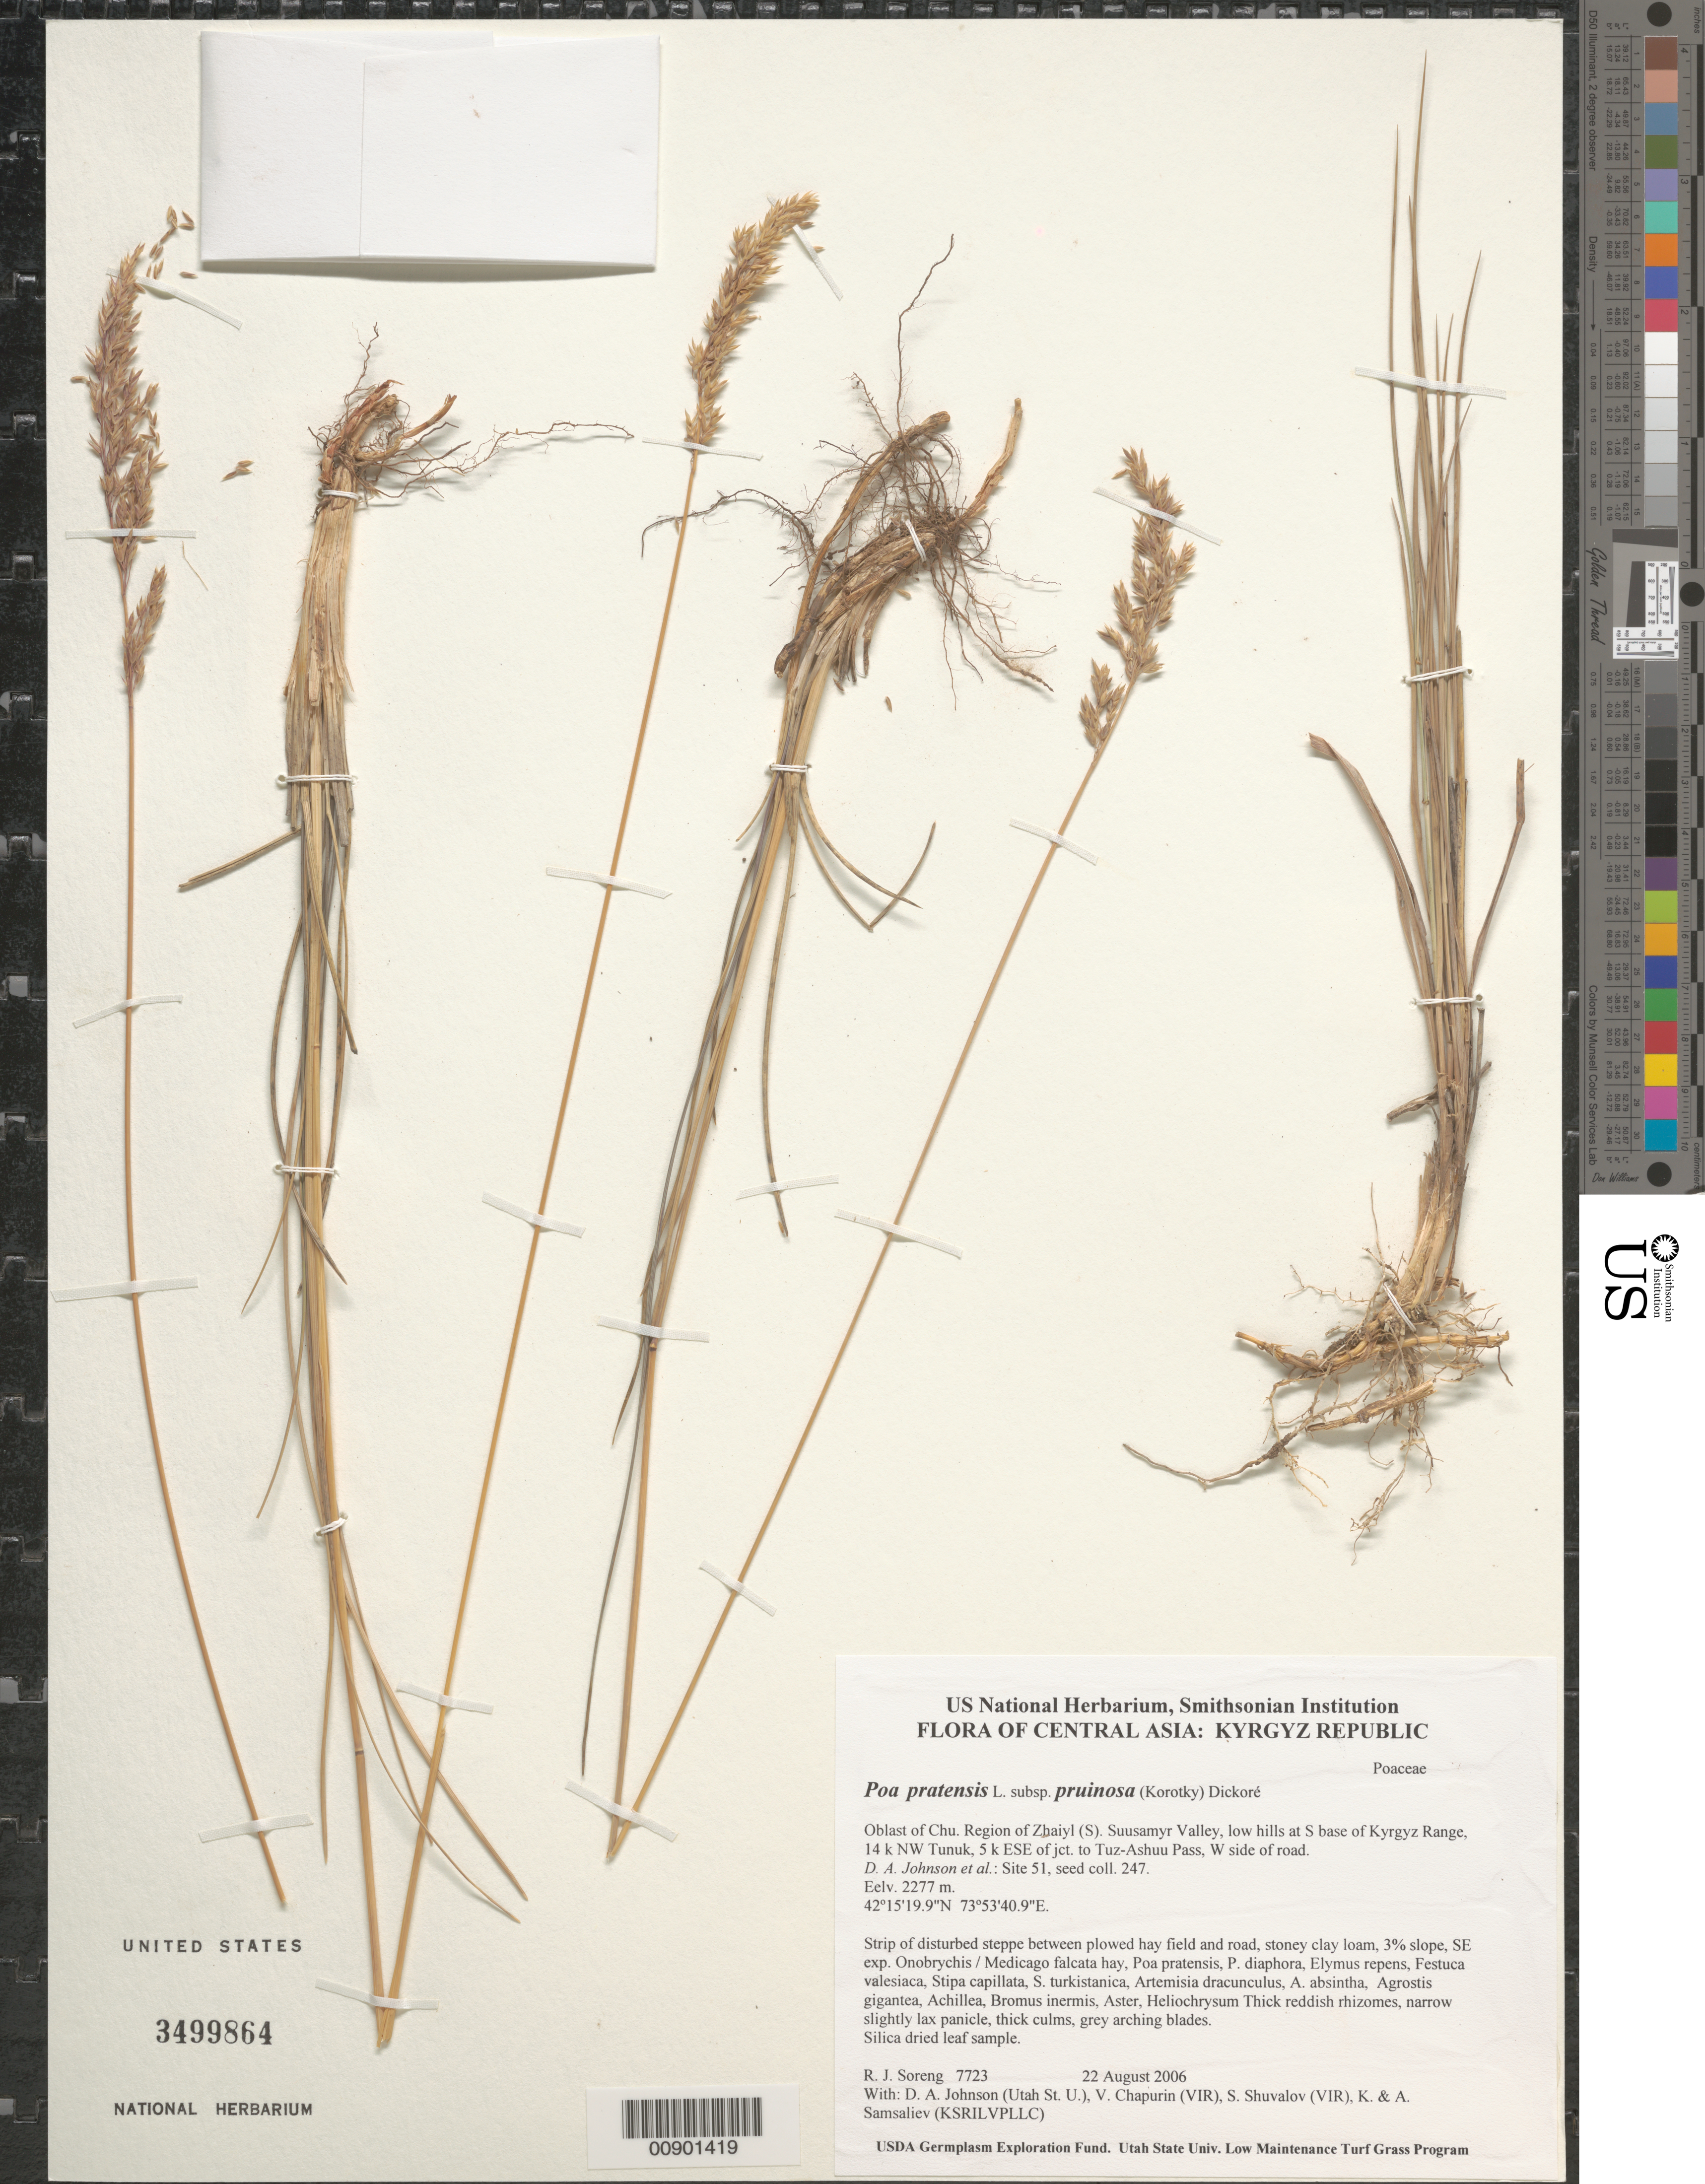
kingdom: Plantae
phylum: Tracheophyta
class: Liliopsida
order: Poales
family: Poaceae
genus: Poa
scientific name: Poa pratensis subsp. pruinosa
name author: (Korotky) Dickoré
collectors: R. J. Soreng, D. Johnson, S. Shuvalov, V. Chapurin, K. Samsaliev & A. Samsaliev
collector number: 7723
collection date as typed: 22 Aug 2006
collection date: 2006-08-22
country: Kyrgyzstan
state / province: Chu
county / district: Zhaiyl (S)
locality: Suusamyr Valley, low hills at S base of Kyrgyz Range, 14 km NW Tunuk, 5 km ESE of jct. to Tuz-Ashuu Pass, W side of road.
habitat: Strip of disturbed steppe between plowed hay field and road, stoney clay loam, 3% slope, SE exp.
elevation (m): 2277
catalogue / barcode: US 3499864